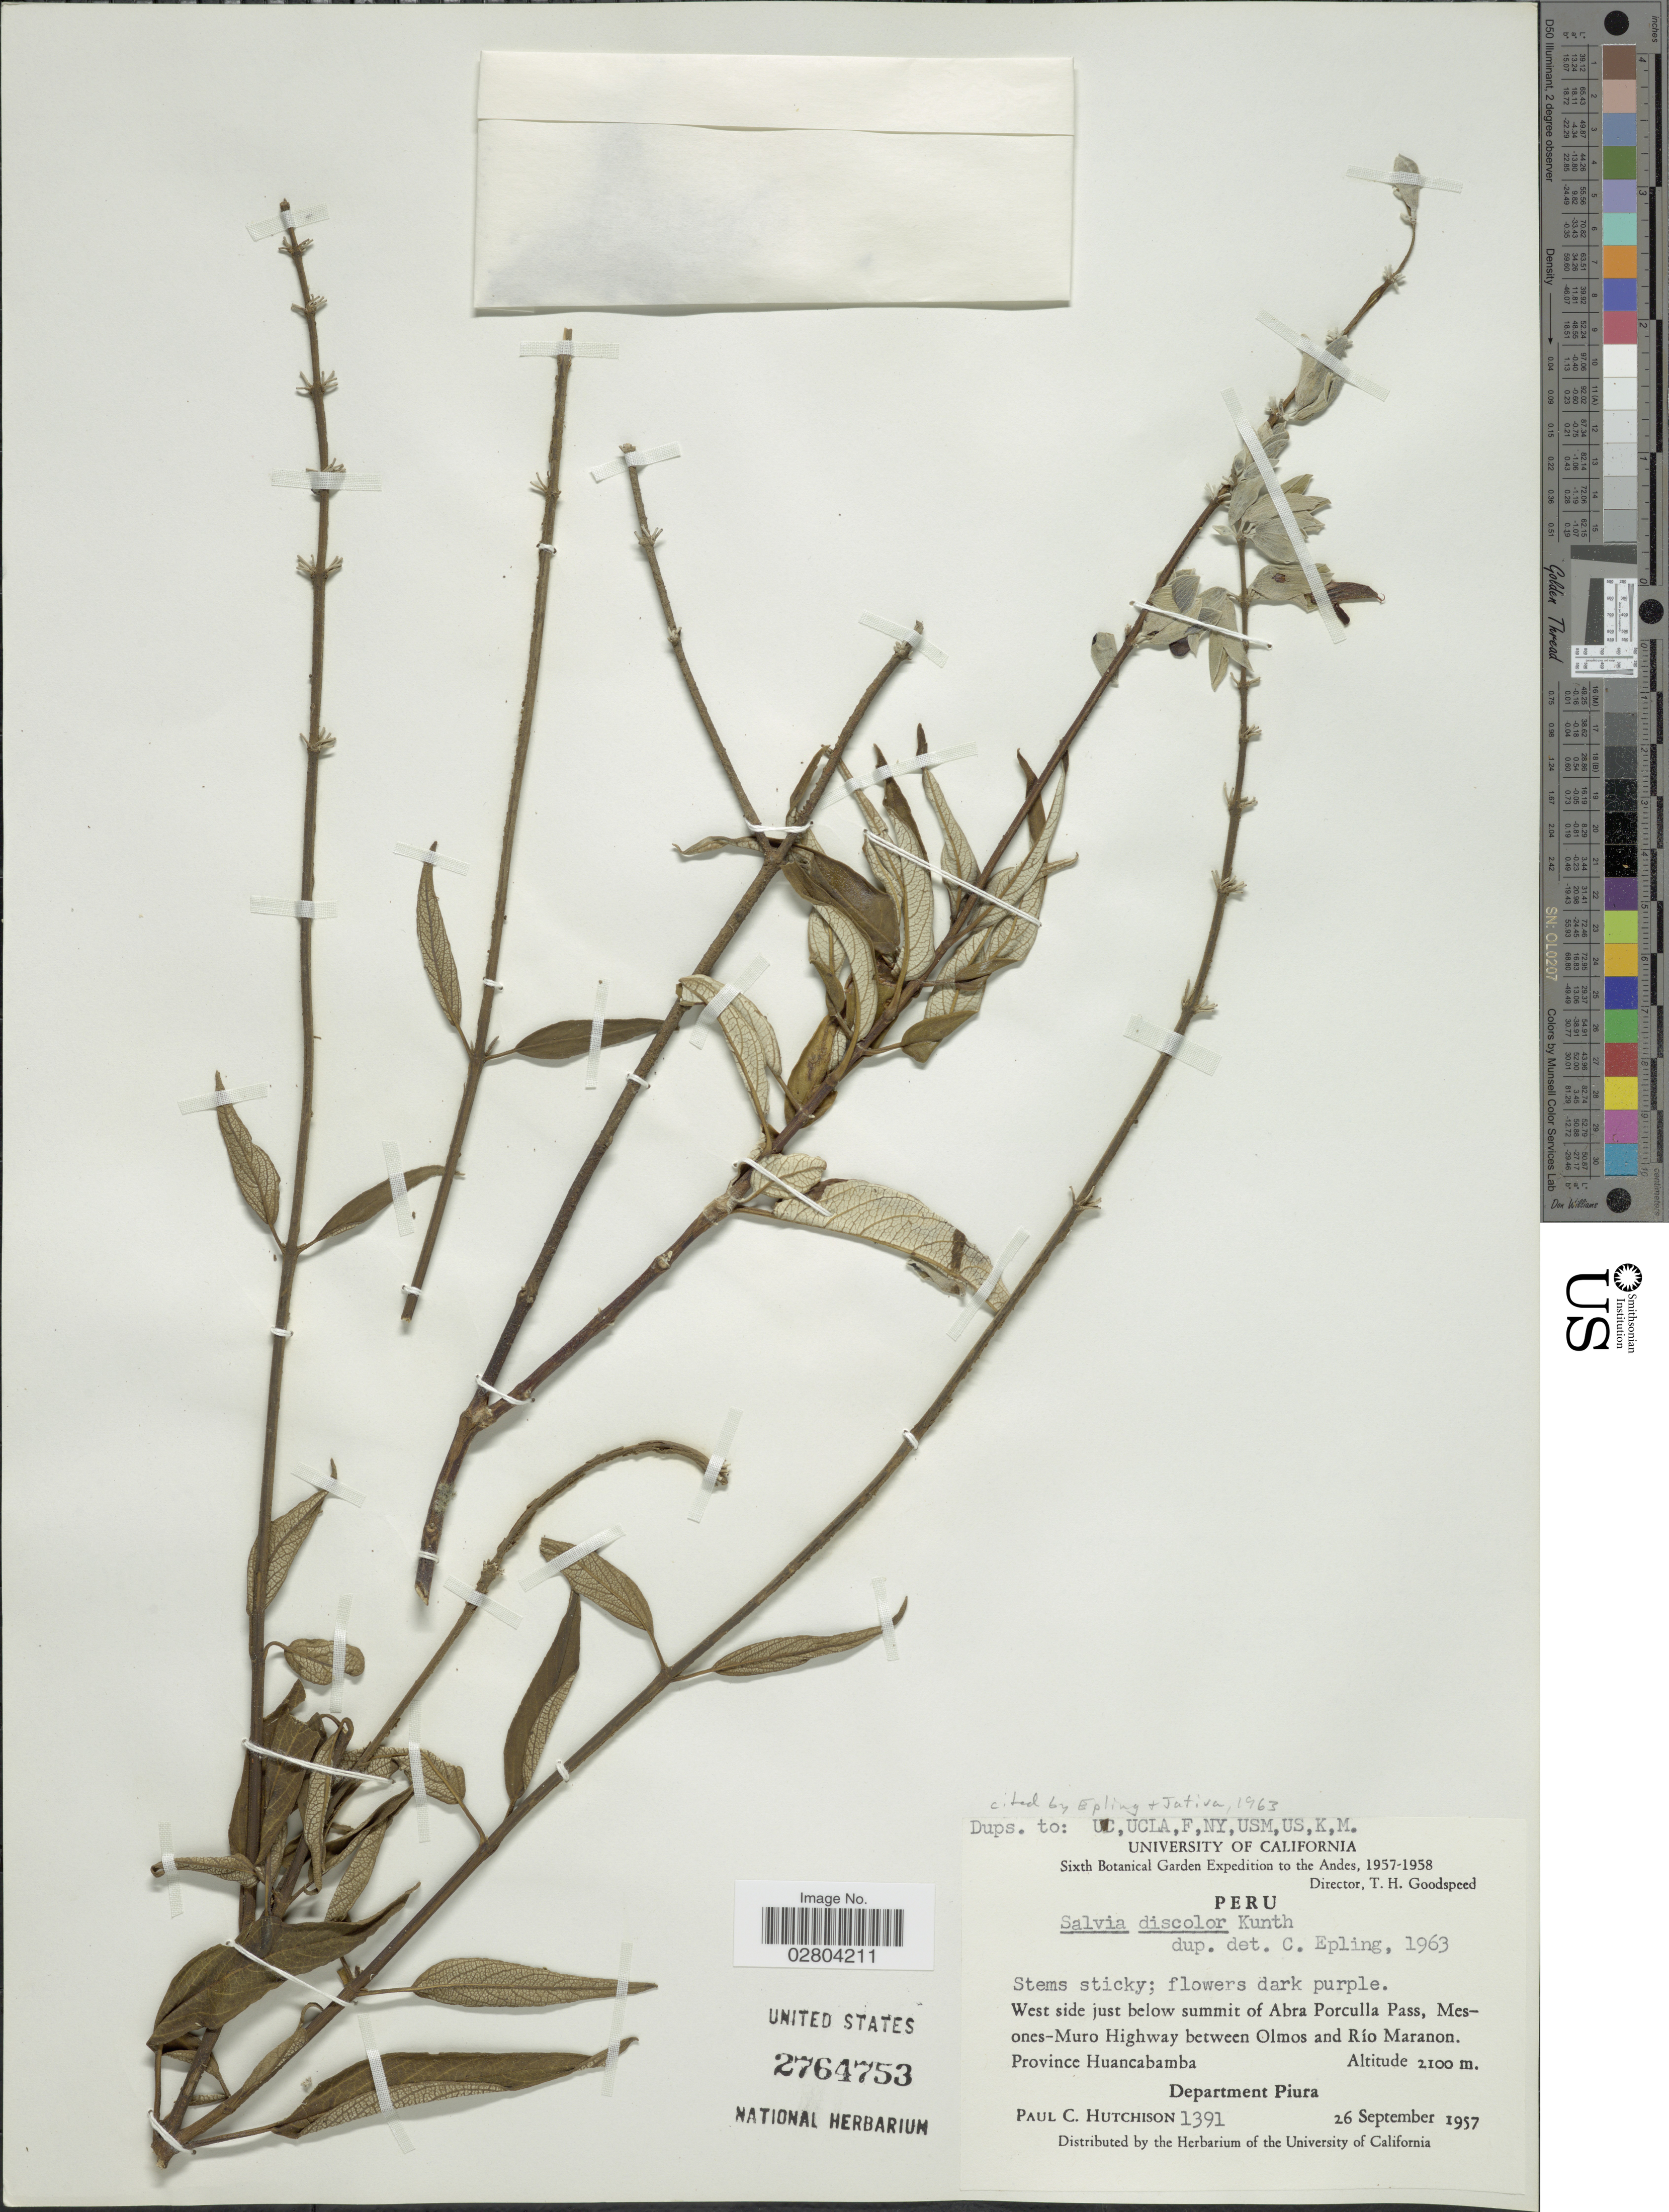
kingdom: Plantae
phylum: Tracheophyta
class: Magnoliopsida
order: Lamiales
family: Lamiaceae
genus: Salvia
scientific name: Salvia discolor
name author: Kunth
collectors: P. C. Hutchison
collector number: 1391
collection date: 1957-09-26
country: Peru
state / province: Piura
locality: Andes. West side just below summit of Abra Porculla Pass, Mesones- Muro Highway between Olmos and Río Maranon. Province Huancabamba. Department Piura.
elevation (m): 2100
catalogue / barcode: US 2764753